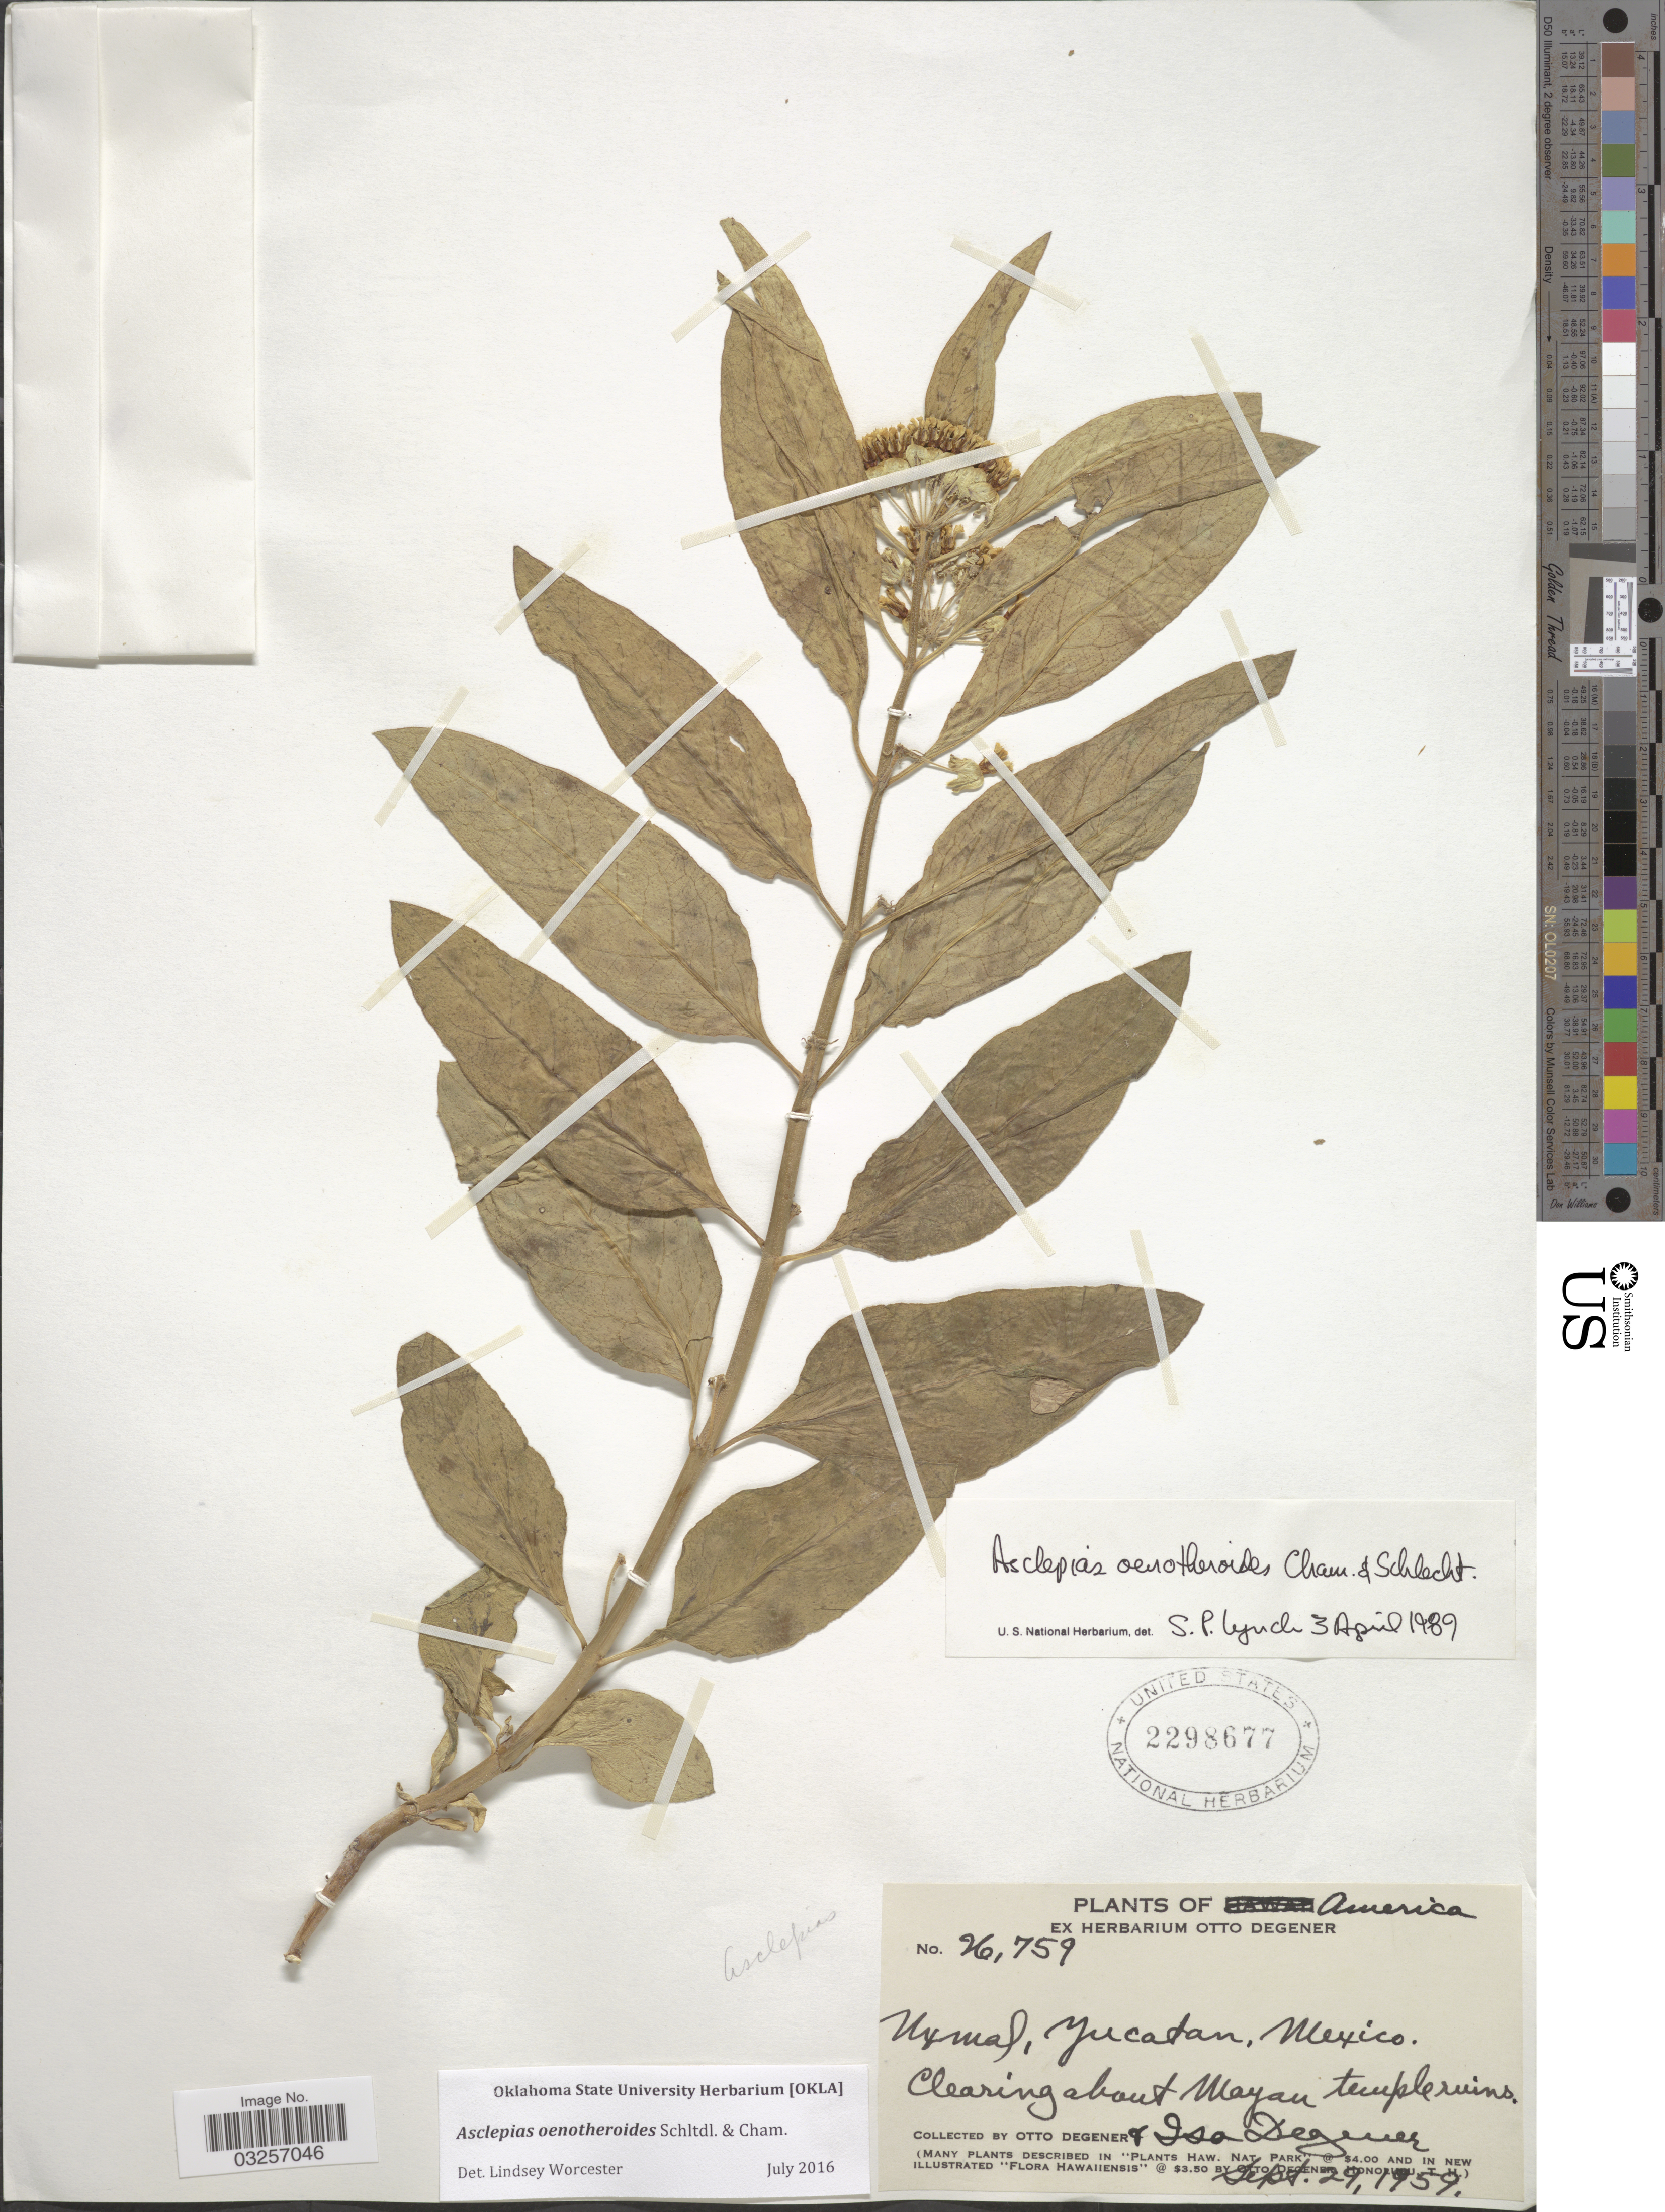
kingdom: Plantae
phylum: Tracheophyta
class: Magnoliopsida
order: Gentianales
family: Apocynaceae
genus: Asclepias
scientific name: Asclepias oenotheroides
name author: Schltdl. & Cham.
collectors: O. Degener & I. Degener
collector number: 759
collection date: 1959-09-29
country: Mexico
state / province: Yucatán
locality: Uxmal. Clearing about Mayan temple ruins.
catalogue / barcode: US 2298677